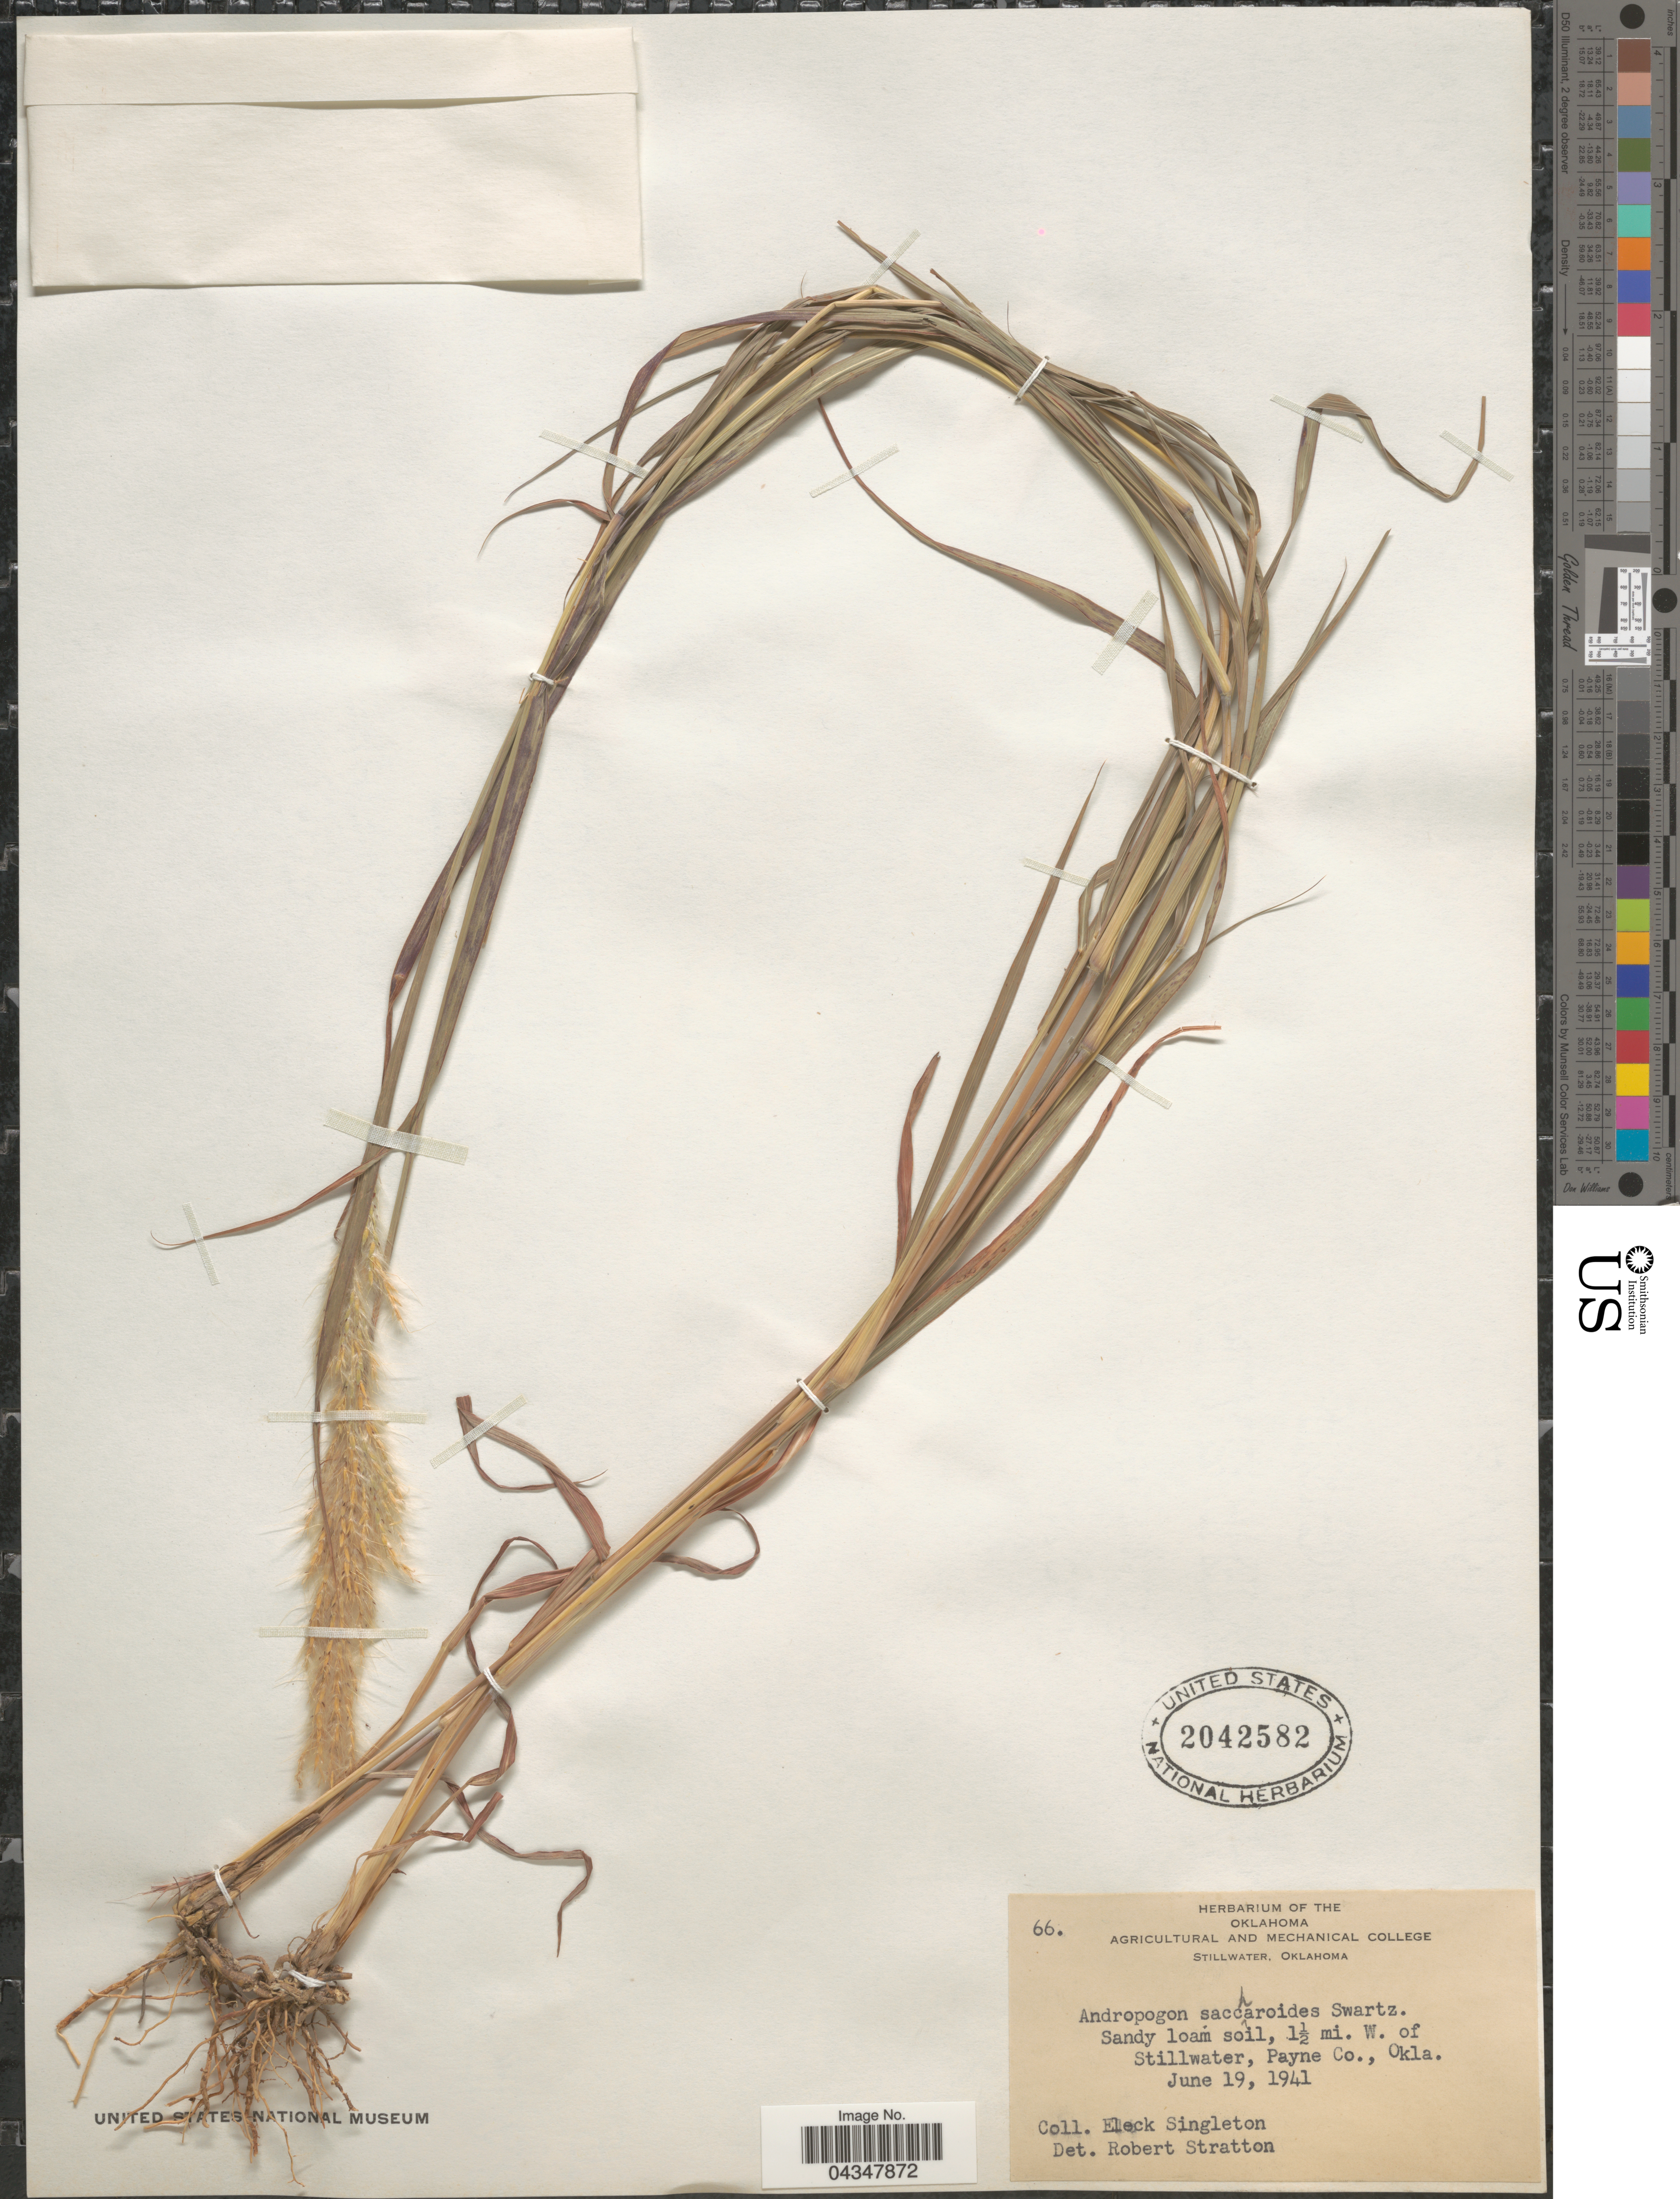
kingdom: Plantae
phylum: Tracheophyta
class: Liliopsida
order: Poales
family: Poaceae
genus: Bothriochloa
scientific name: Bothriochloa saccharoides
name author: (Sw.) Rydb.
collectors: E. Singleton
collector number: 66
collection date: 1941-06-19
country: United States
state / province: Oklahoma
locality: Sandy loam soil, 1½ mi. W. of Stillwater, Payne Co.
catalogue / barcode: US 2042582